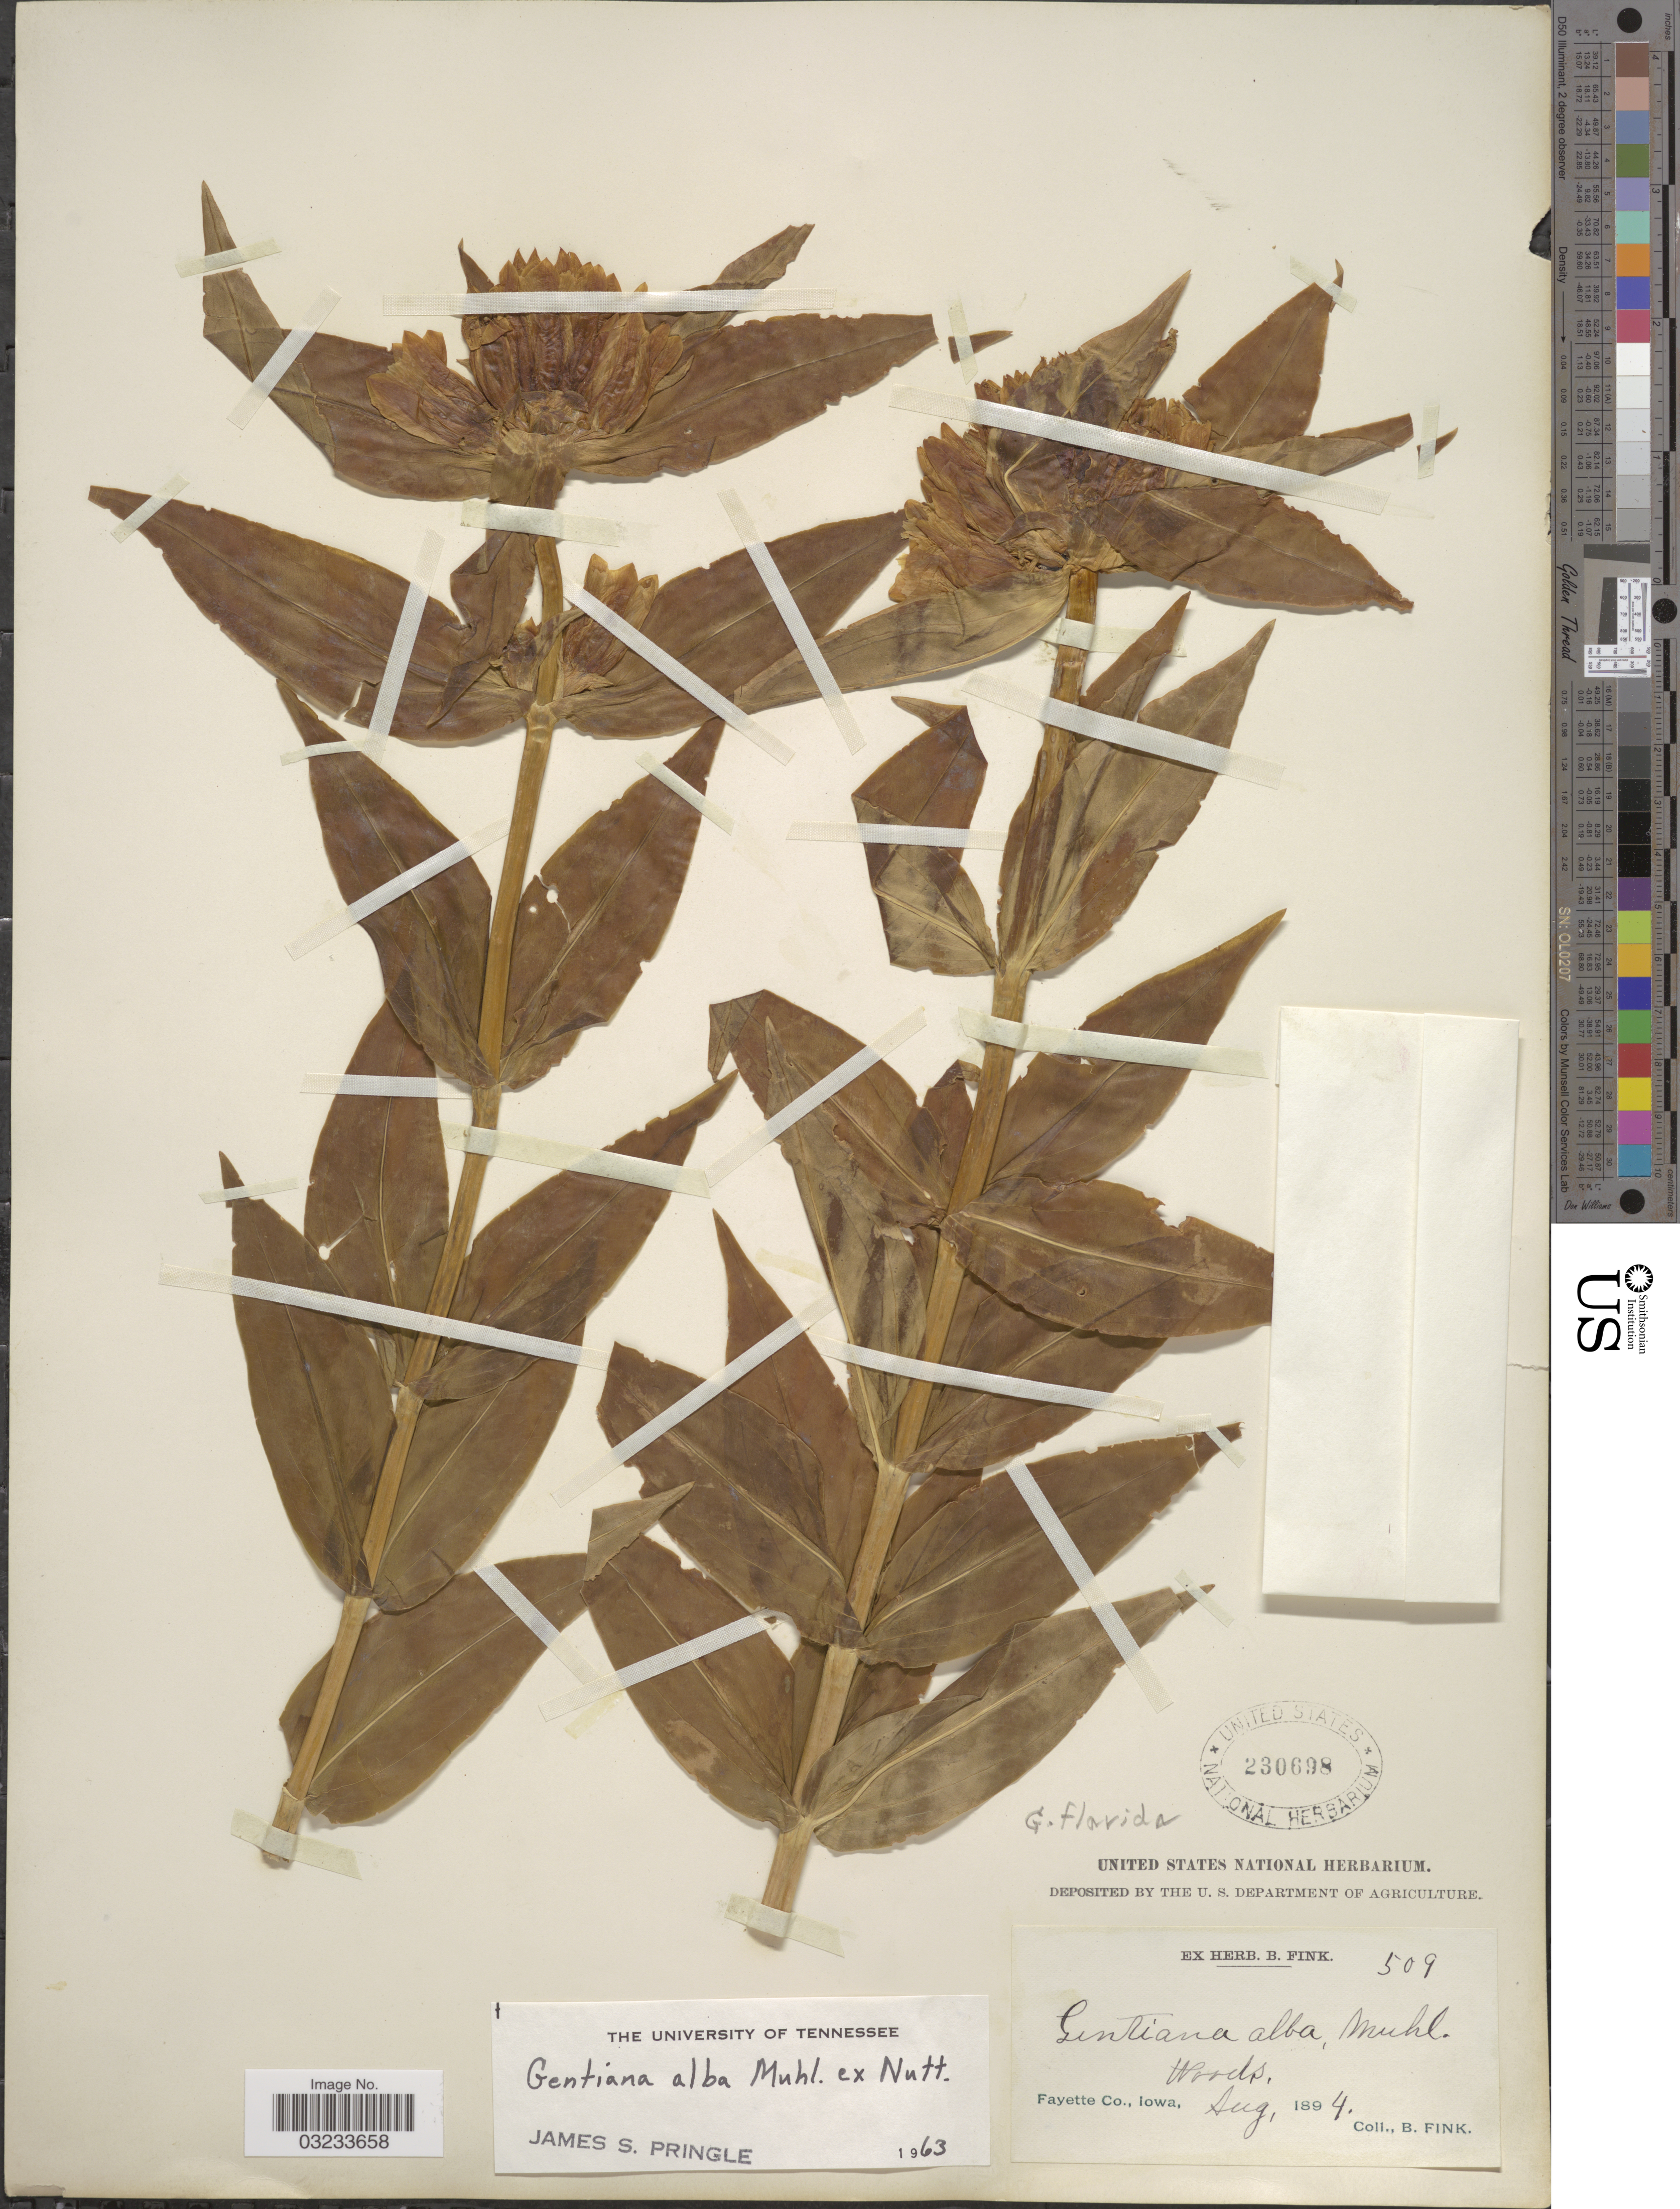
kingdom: Plantae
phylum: Tracheophyta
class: Magnoliopsida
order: Gentianales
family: Gentianaceae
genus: Gentiana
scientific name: Gentiana alba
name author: Muhl. ex J. McNab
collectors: B. Fink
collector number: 509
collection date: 1894-08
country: United States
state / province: Iowa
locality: Fayette Co.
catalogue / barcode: US 230698